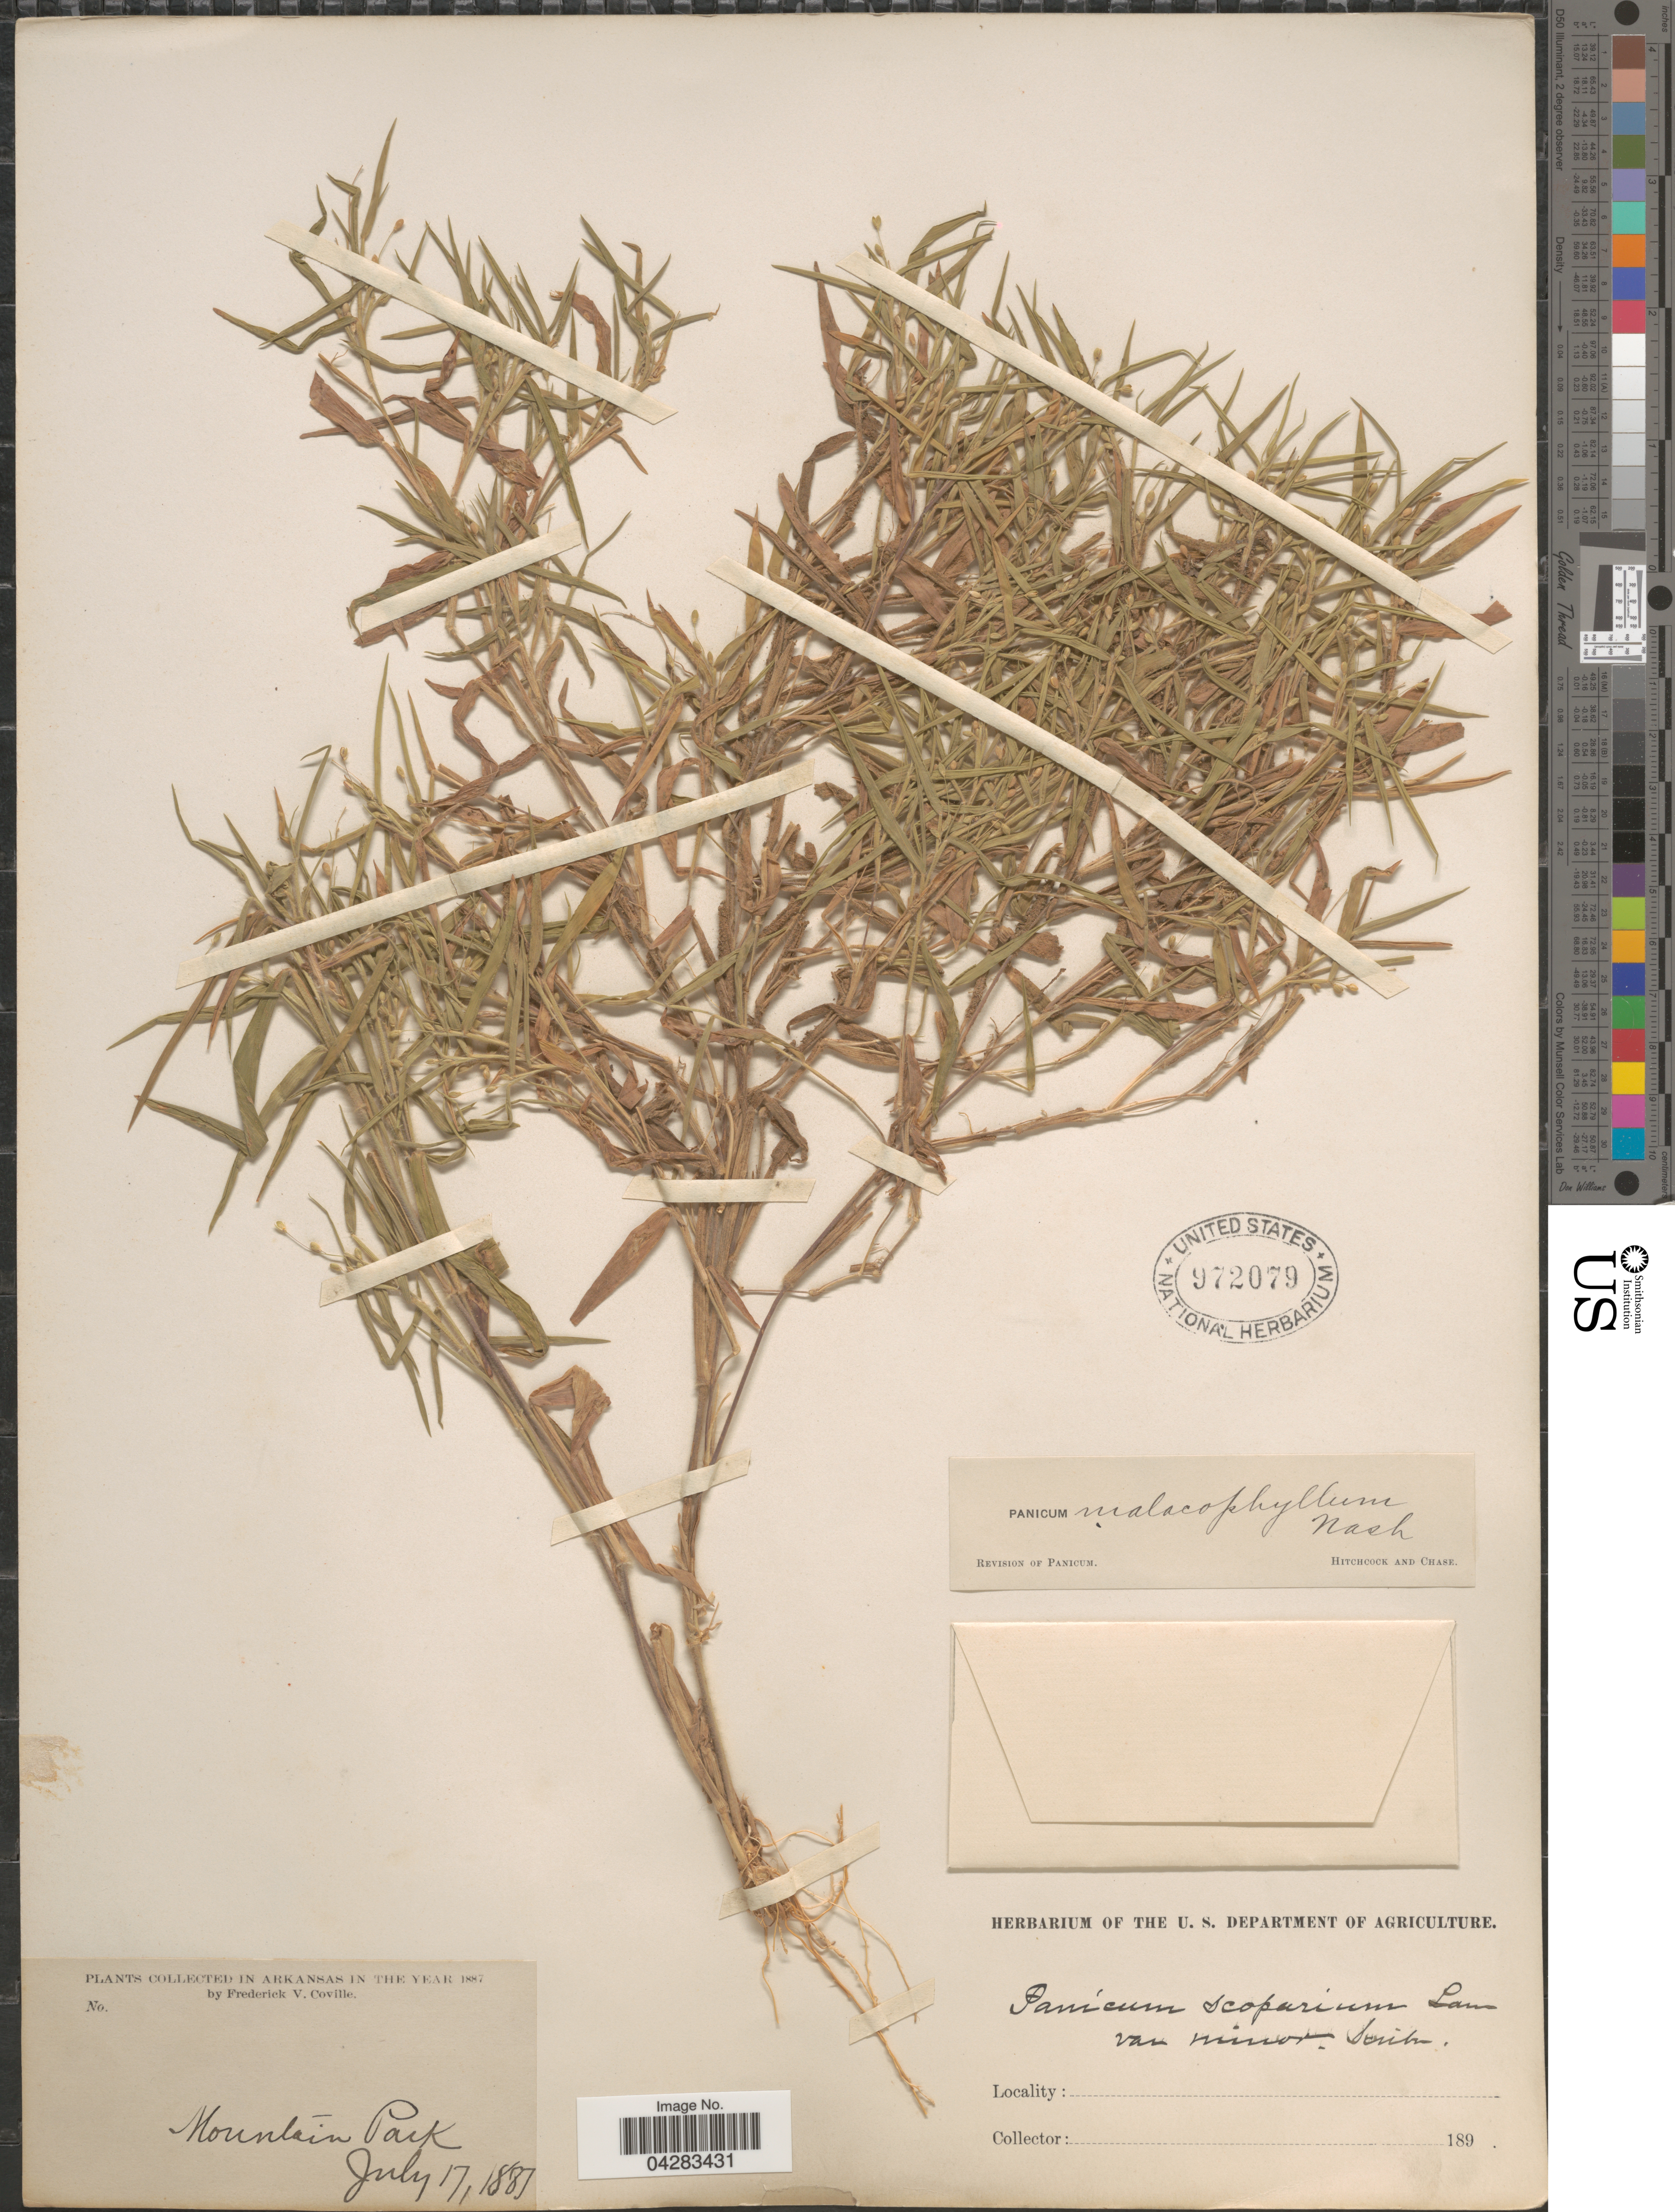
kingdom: Plantae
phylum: Tracheophyta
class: Liliopsida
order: Poales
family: Poaceae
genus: Dichanthelium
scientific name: Dichanthelium malacophyllum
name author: (Nash) Gould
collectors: F. V. Coville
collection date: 1887-07-17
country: United States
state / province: Arkansas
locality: Mountain Park.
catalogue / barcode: US 972079